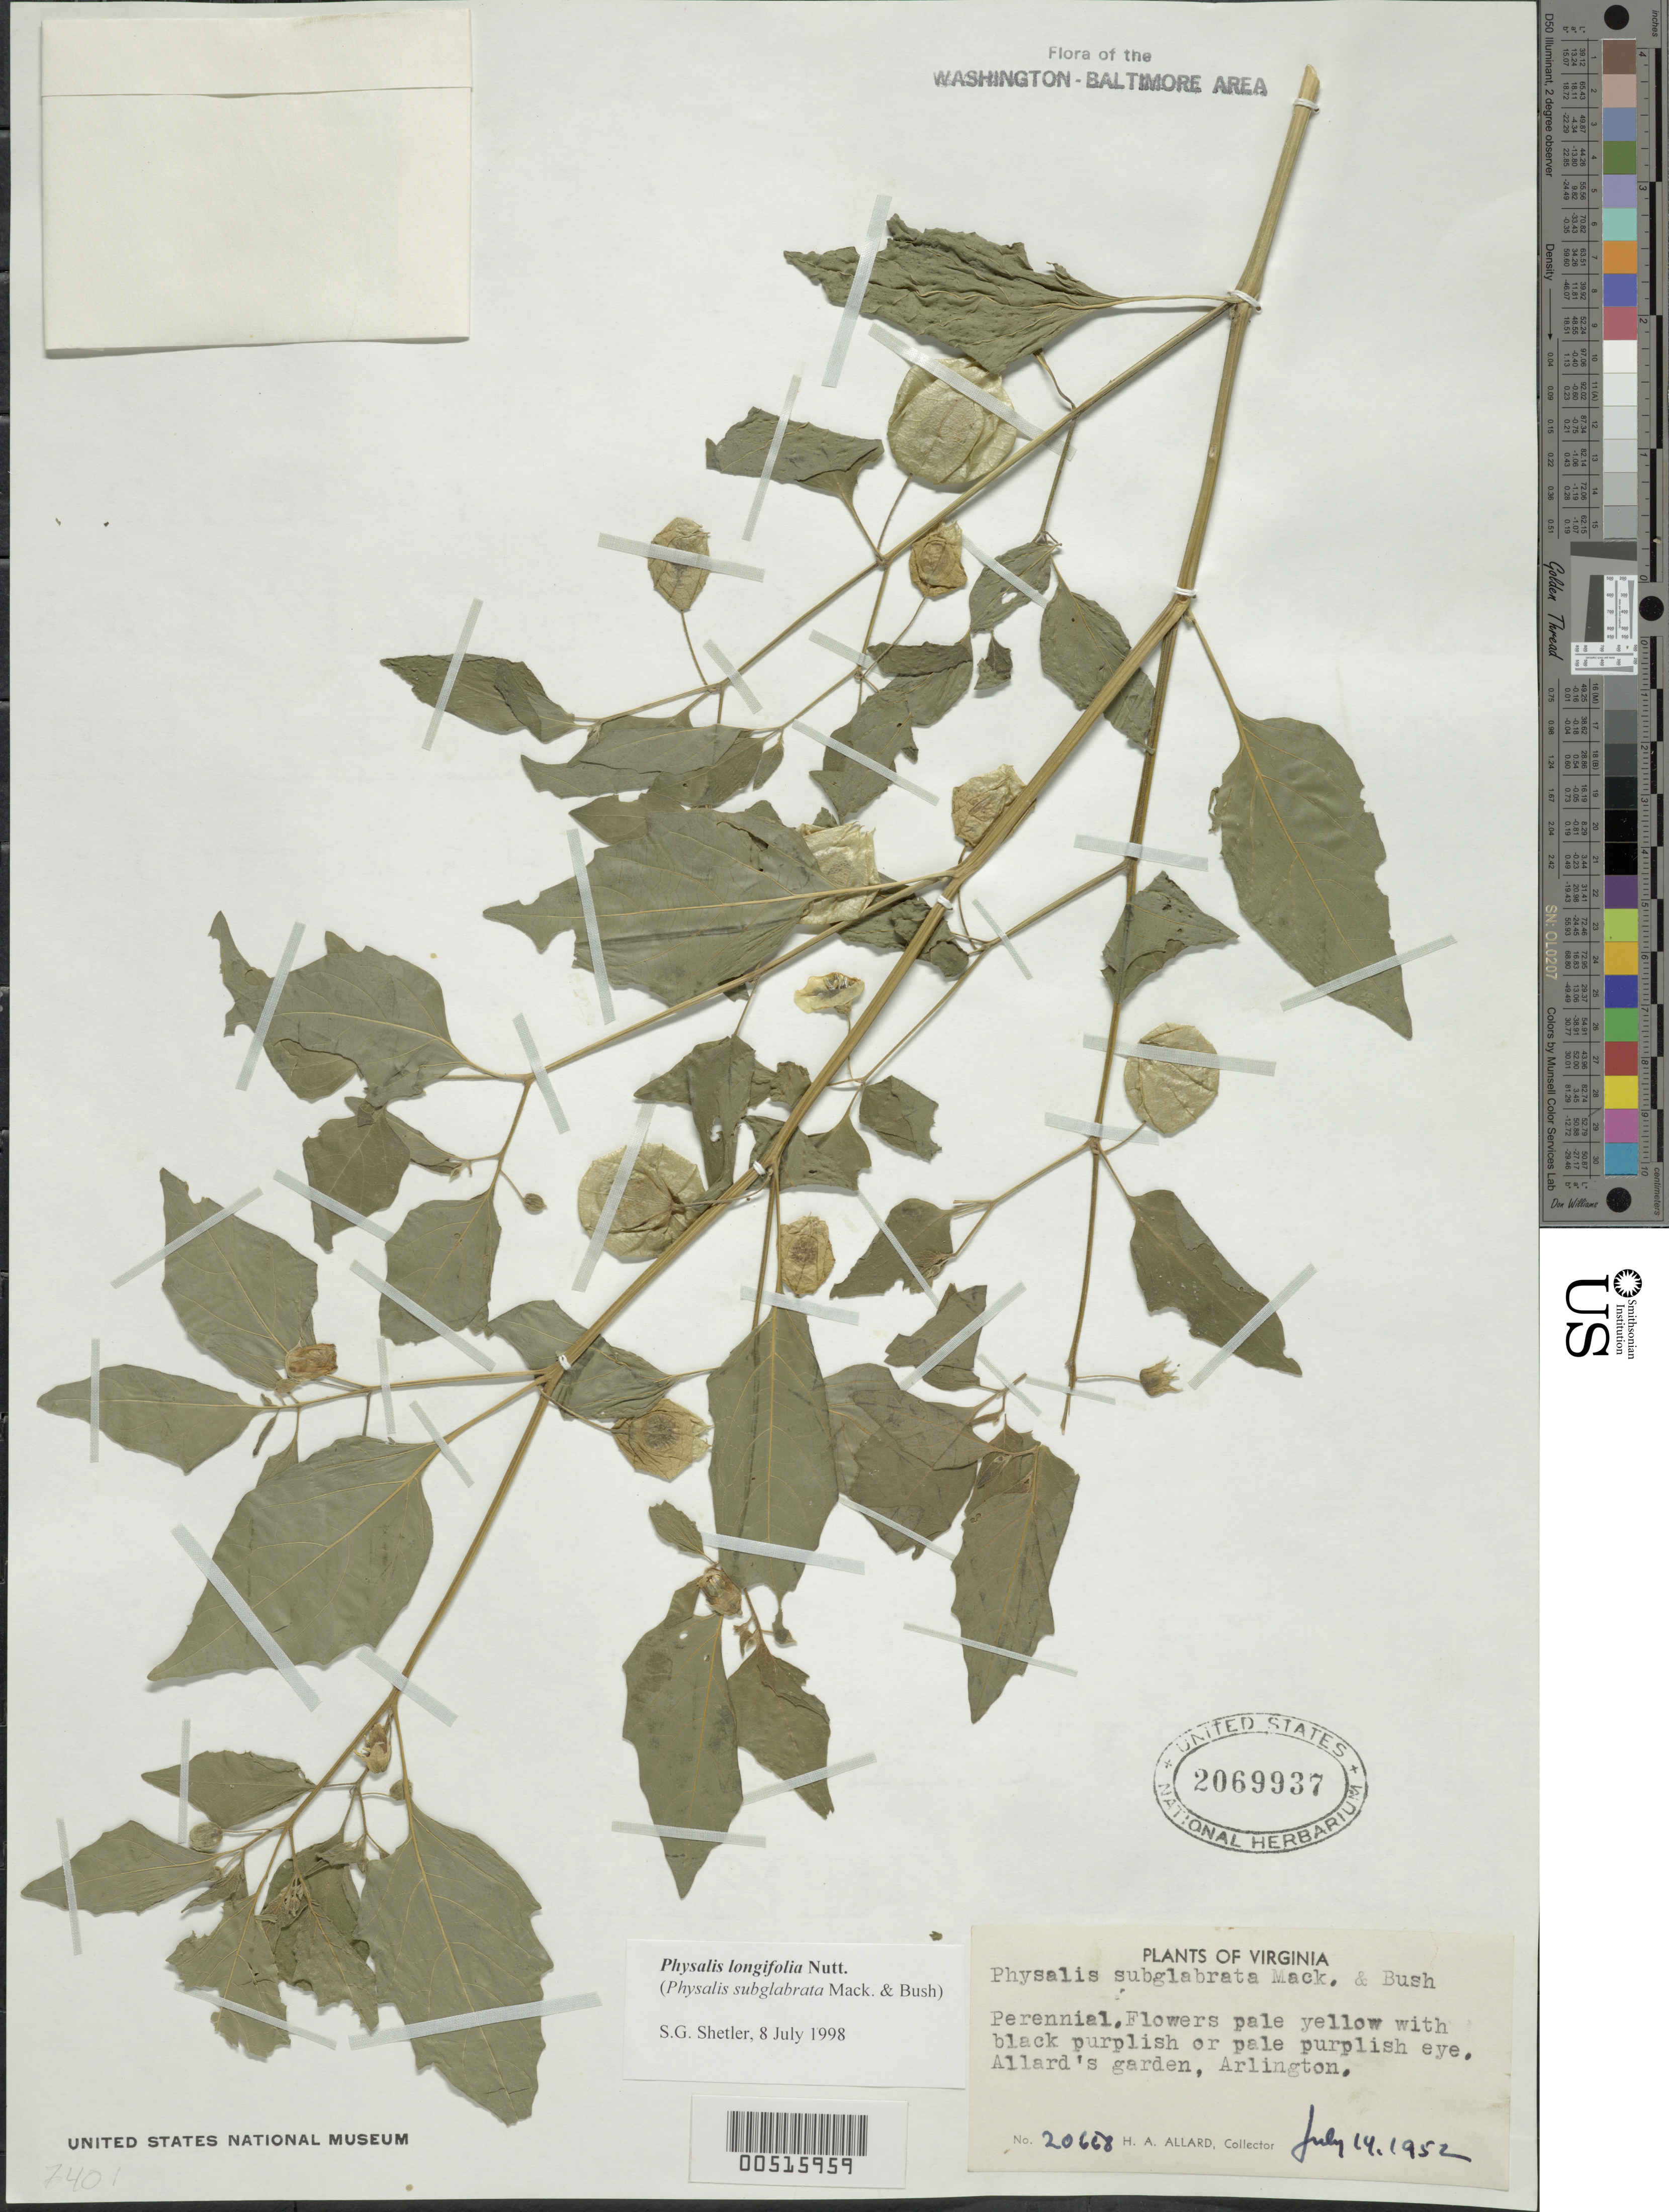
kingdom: Plantae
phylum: Tracheophyta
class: Magnoliopsida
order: Solanales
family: Solanaceae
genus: Physalis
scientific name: Physalis longifolia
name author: Nutt.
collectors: H. A. Allard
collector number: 20668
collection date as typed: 14 Jul 1952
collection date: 1952-07-14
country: United States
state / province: Virginia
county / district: Arlington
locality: Allard's Garden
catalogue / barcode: US 2069937